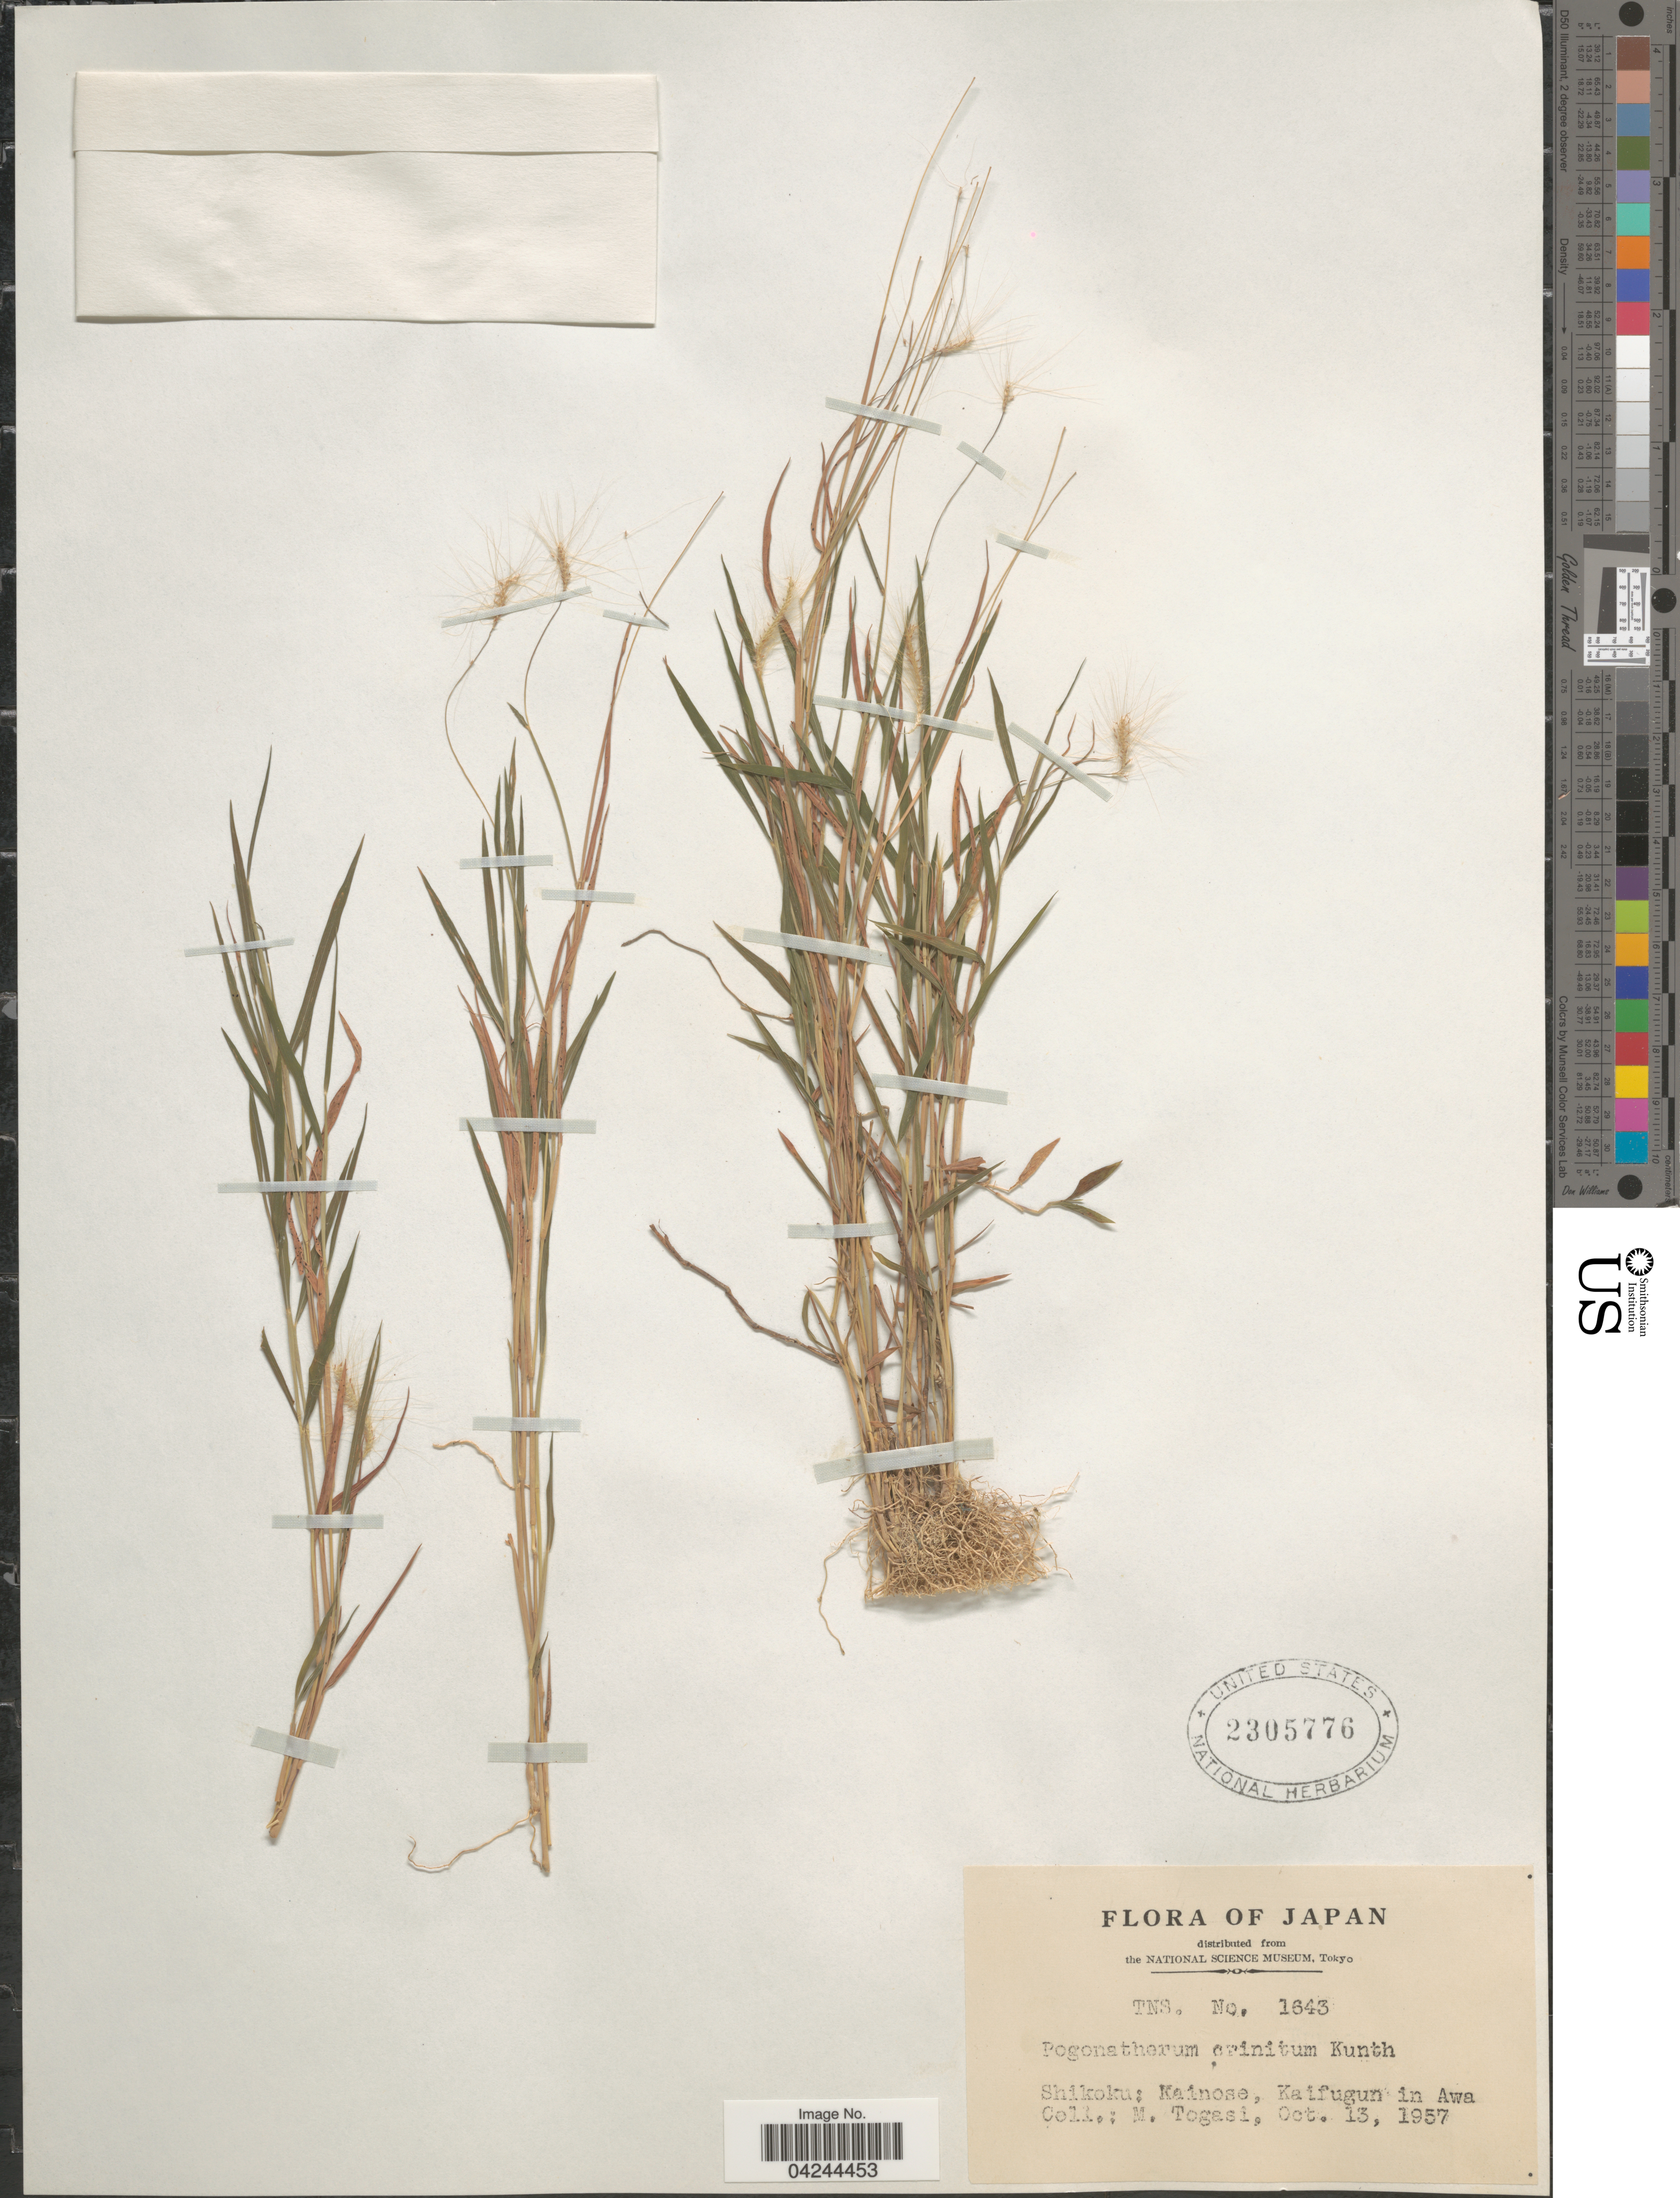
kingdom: Plantae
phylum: Tracheophyta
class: Liliopsida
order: Poales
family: Poaceae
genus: Pogonatherum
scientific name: Pogonatherum crinitum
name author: (Thunb.) Kunth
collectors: M. Togasi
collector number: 1643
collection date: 1957-10-13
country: Japan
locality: Shikoku: Kainose, Kaifugun in Awa.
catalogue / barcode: US 2305776